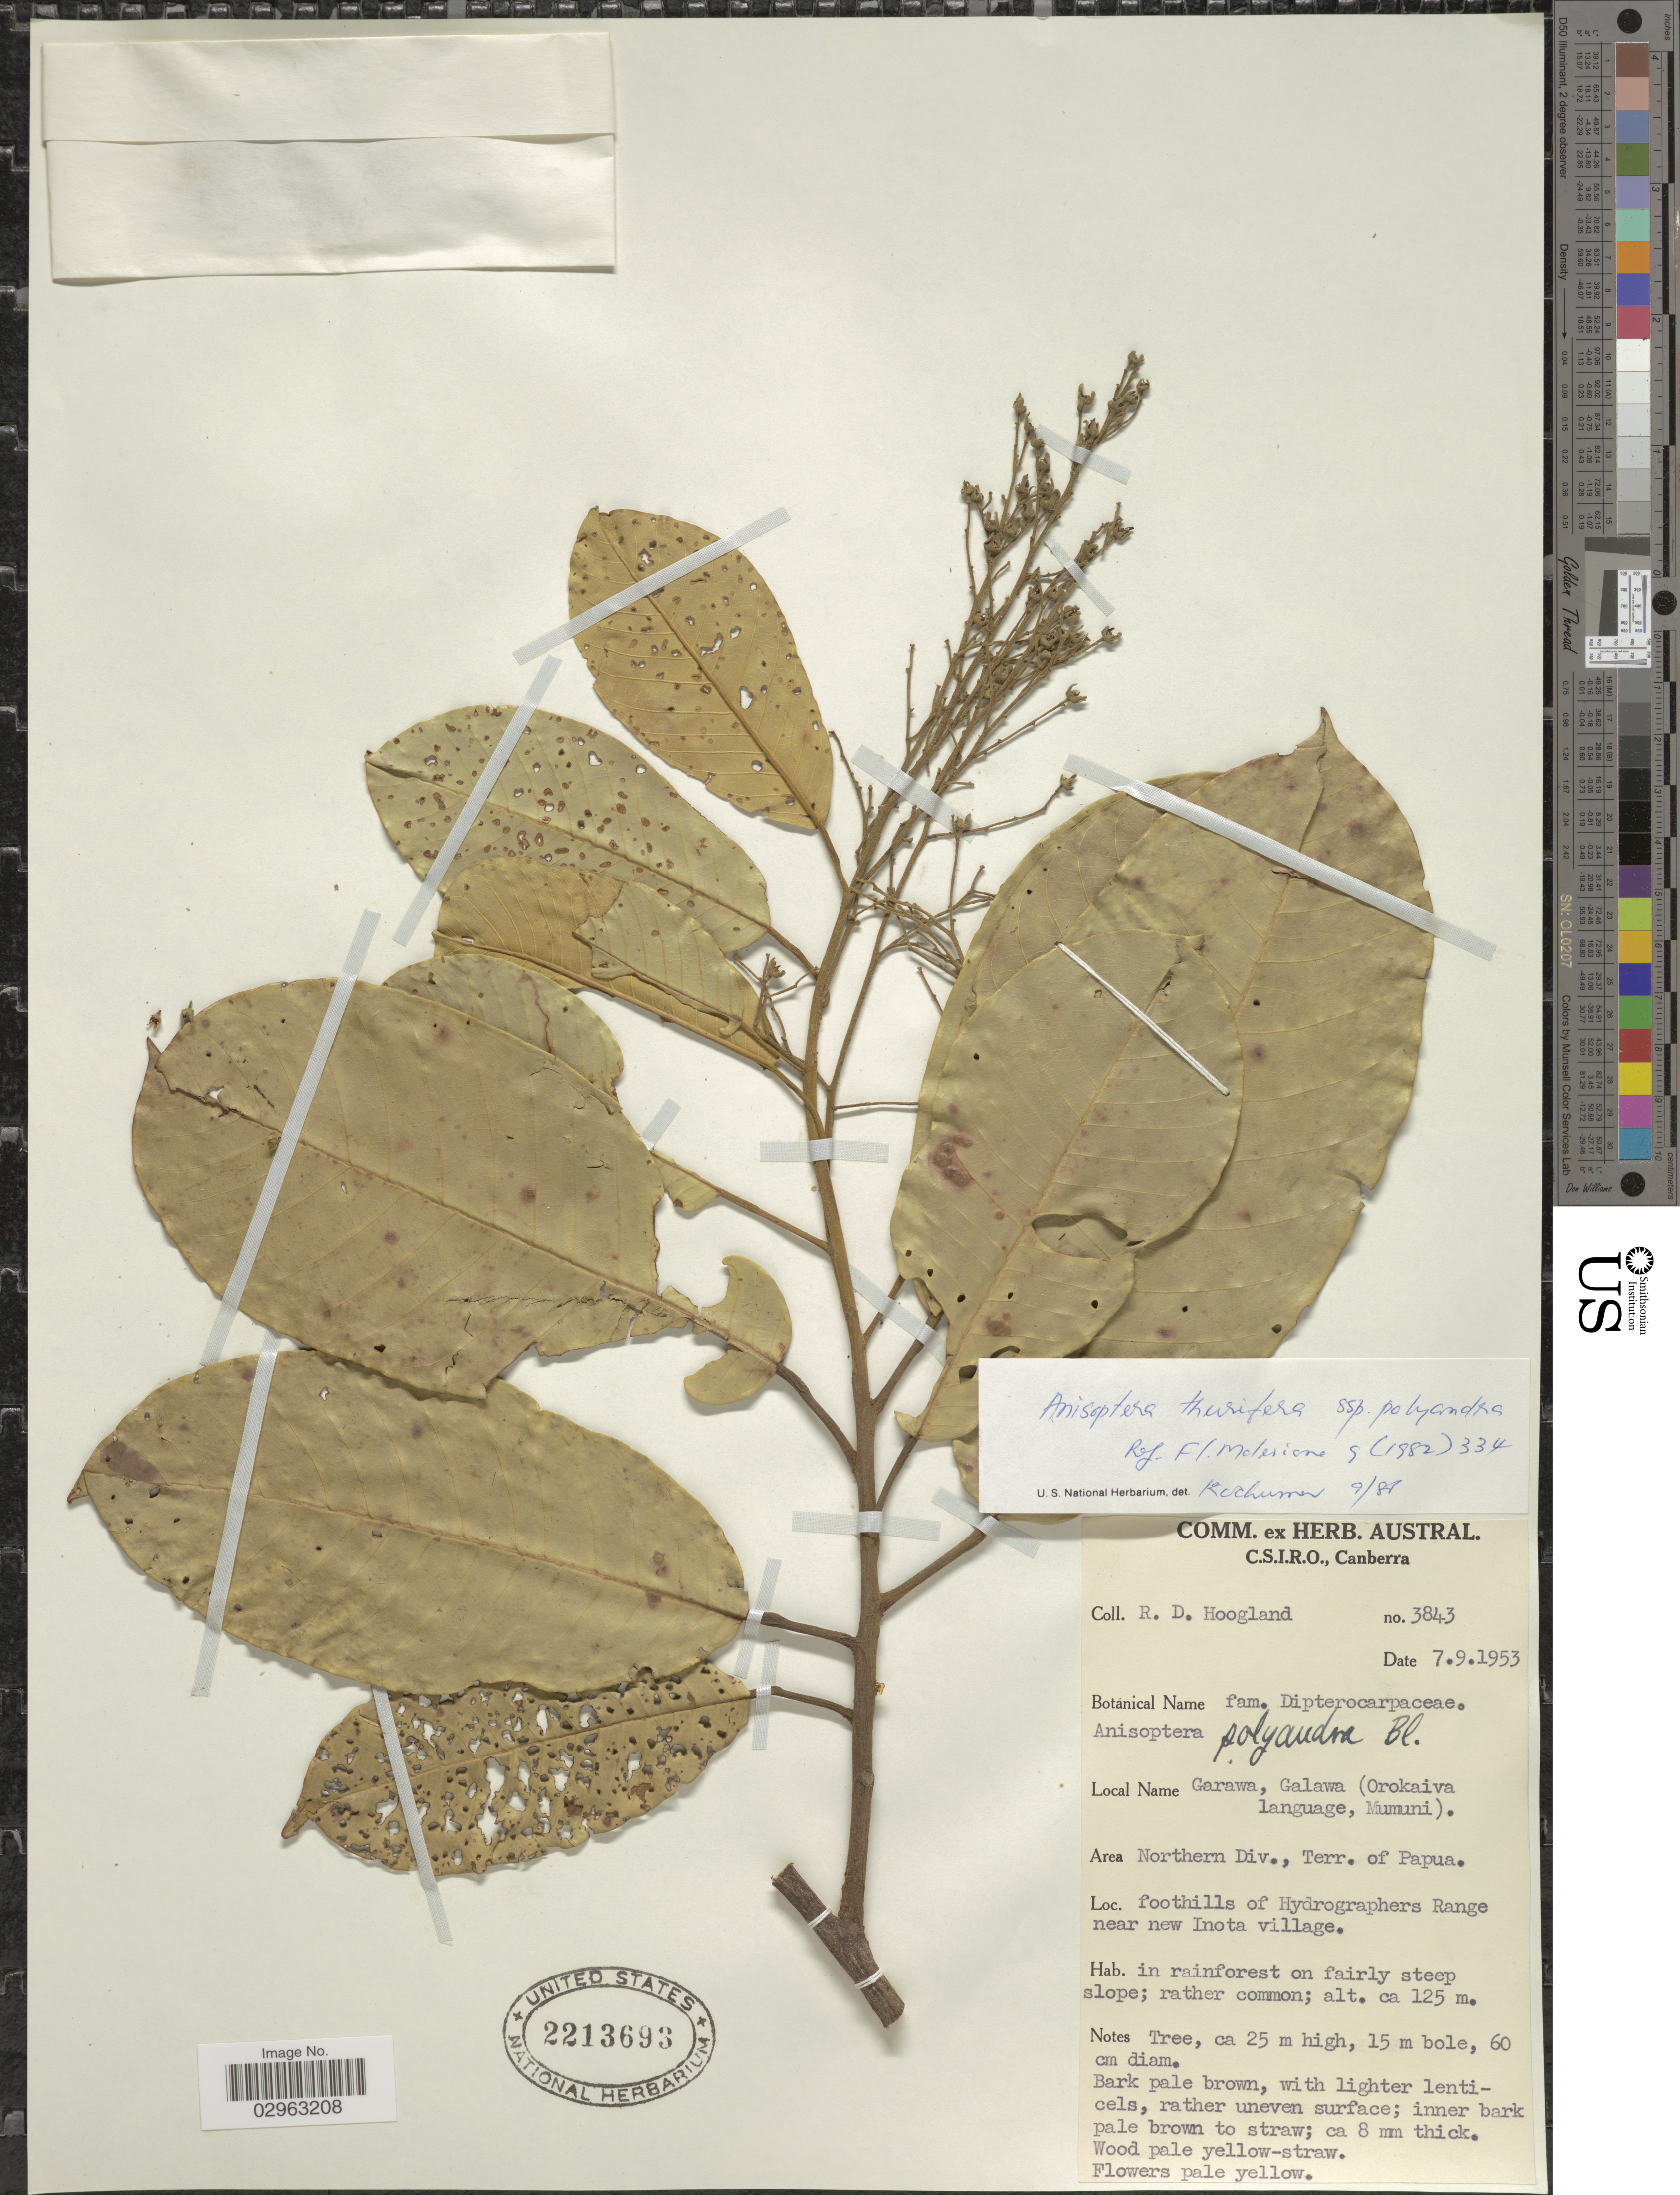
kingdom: Plantae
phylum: Tracheophyta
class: Magnoliopsida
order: Malvales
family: Dipterocarpaceae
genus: Anisoptera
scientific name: Anisoptera thurifera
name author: (Blanco) Blume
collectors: R. D. Hoogland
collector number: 3843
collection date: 1953-09-07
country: Papua New Guinea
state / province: Northern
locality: Northern Div., Terr. of Papua. foothills of Hydrograpgers Range near new Inota village.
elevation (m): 125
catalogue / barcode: US 2213693